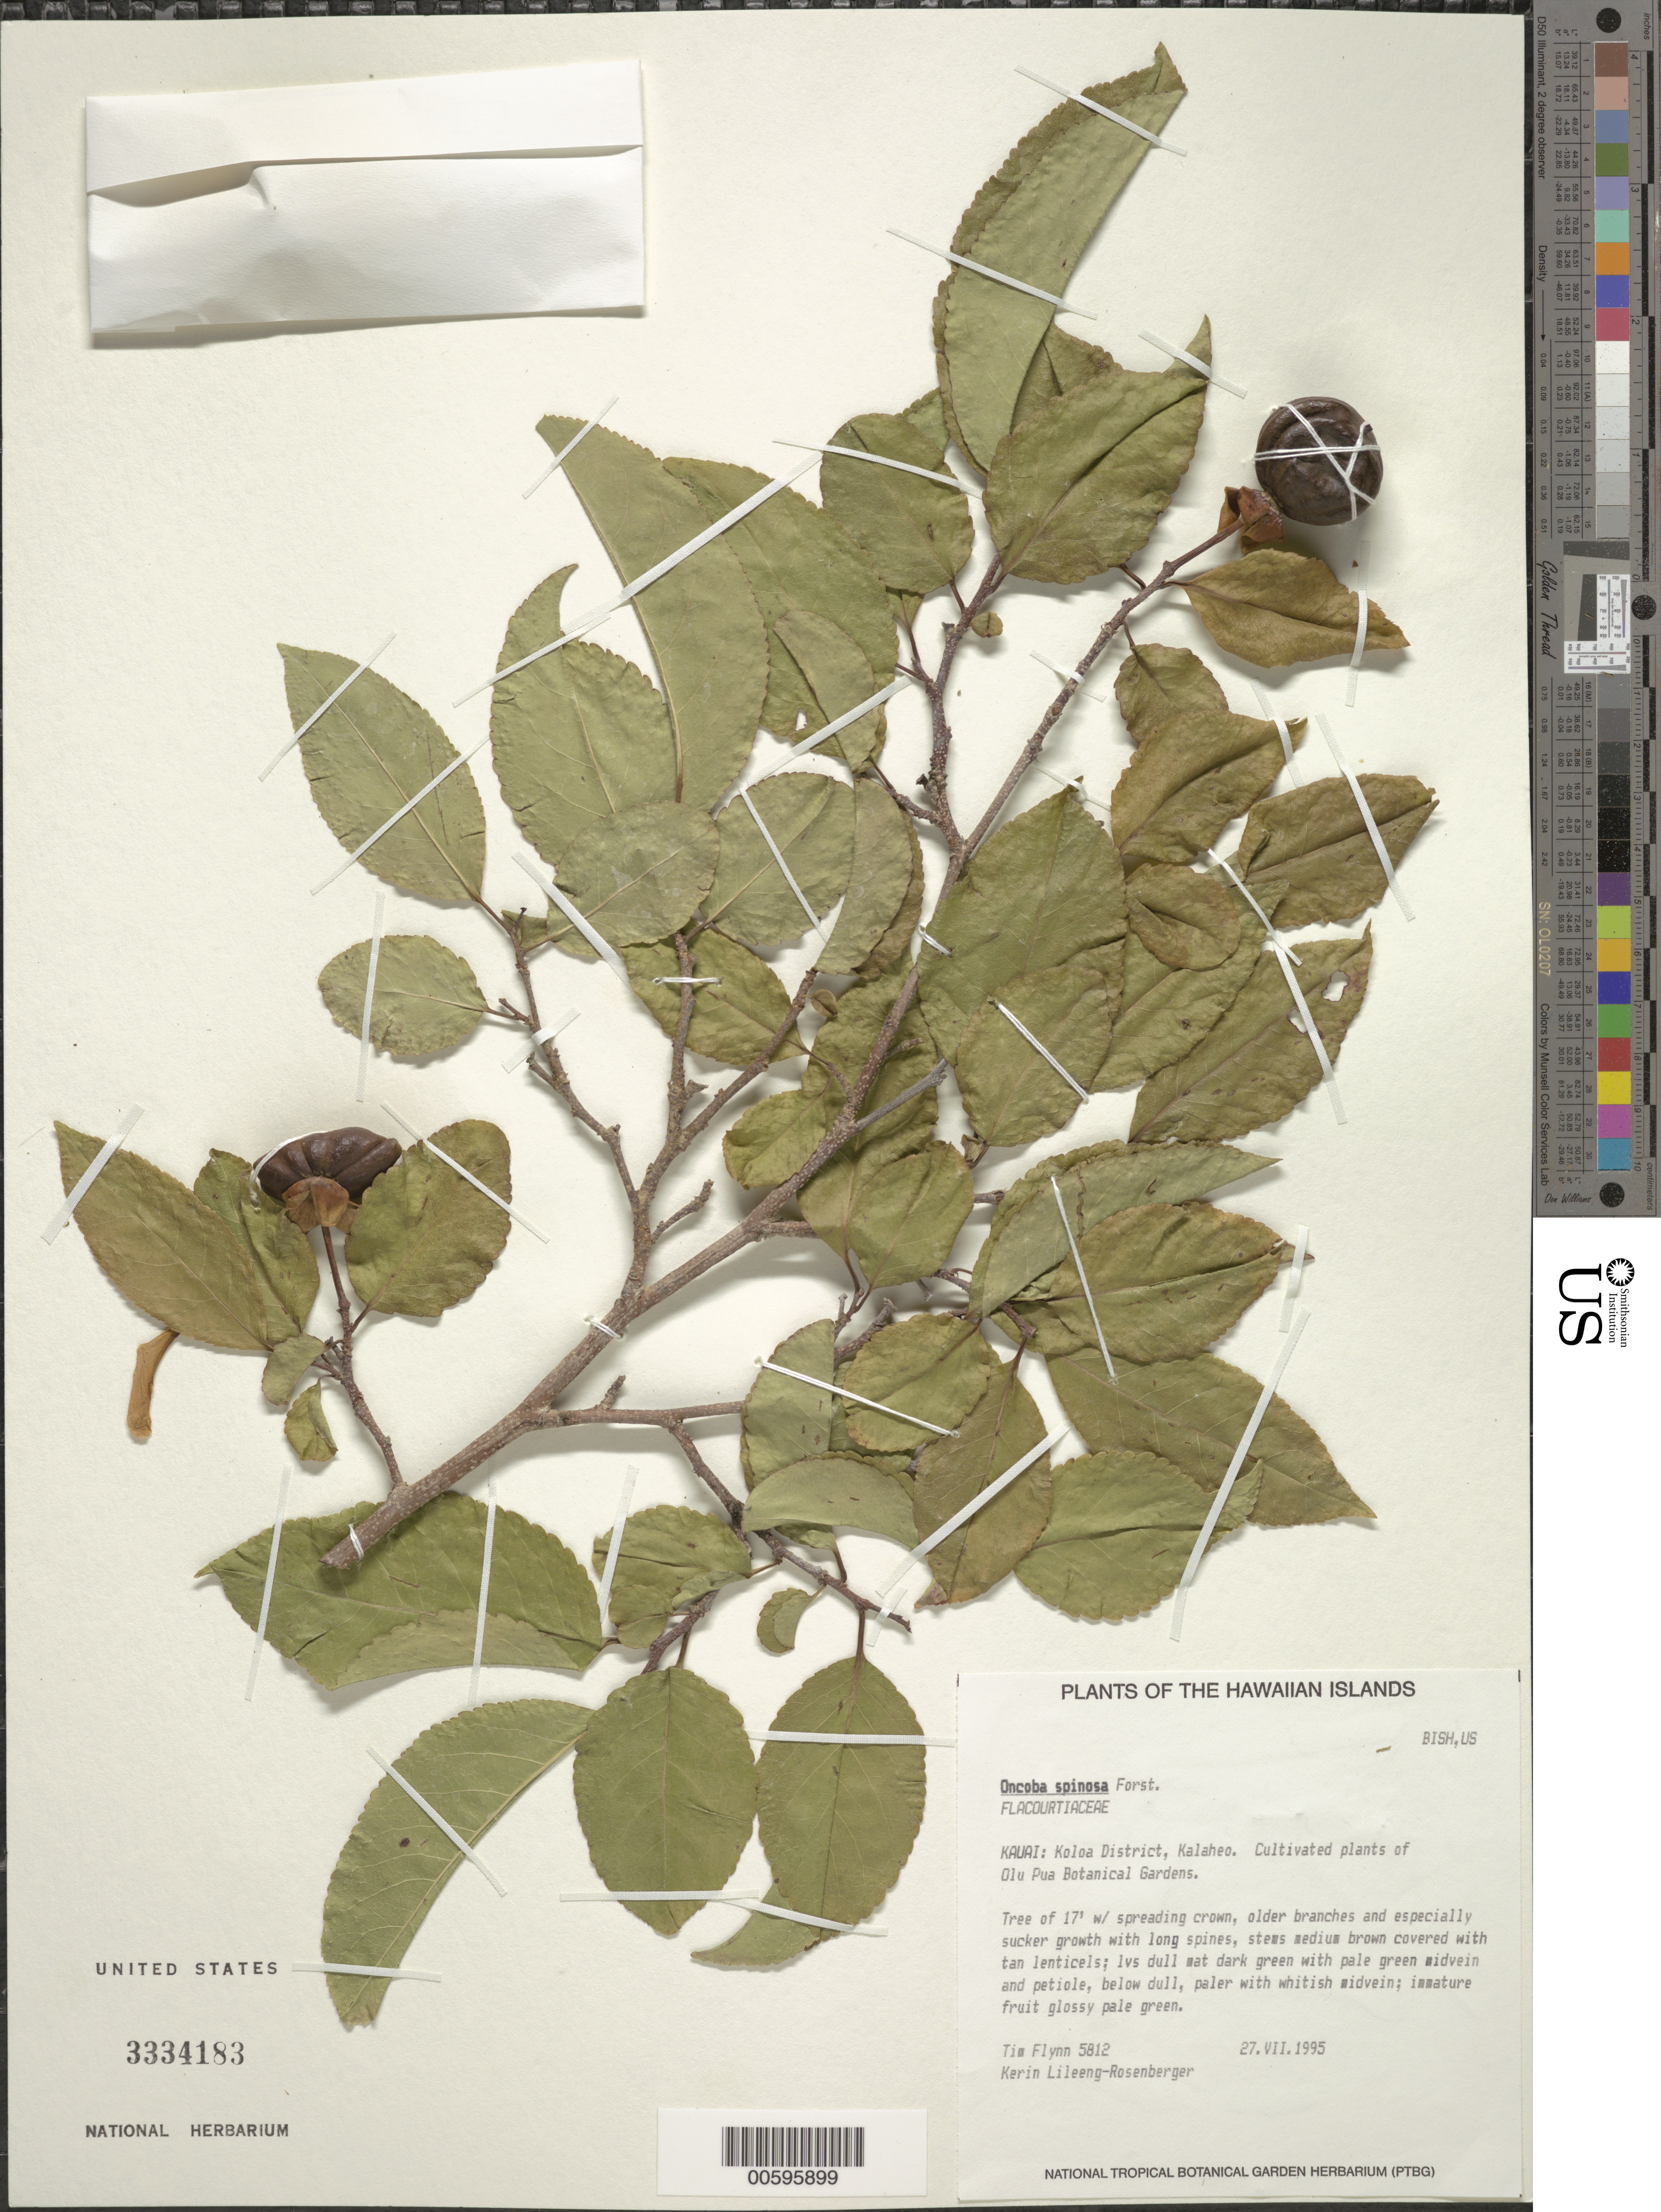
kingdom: Plantae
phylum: Tracheophyta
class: Magnoliopsida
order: Malpighiales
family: Salicaceae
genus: Oncoba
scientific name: Oncoba spinosa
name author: Forssk.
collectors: T. W. Flynn & K. Lileeng-Rosenberger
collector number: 5812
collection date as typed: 27 Jul 1995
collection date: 1995-07-27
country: United States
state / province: Hawaii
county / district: Kauai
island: Kaua'i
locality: Koloa Dist, Kalaheo. Cultivated plants of Olu Pua Botanical Gardens.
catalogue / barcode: US 3334183